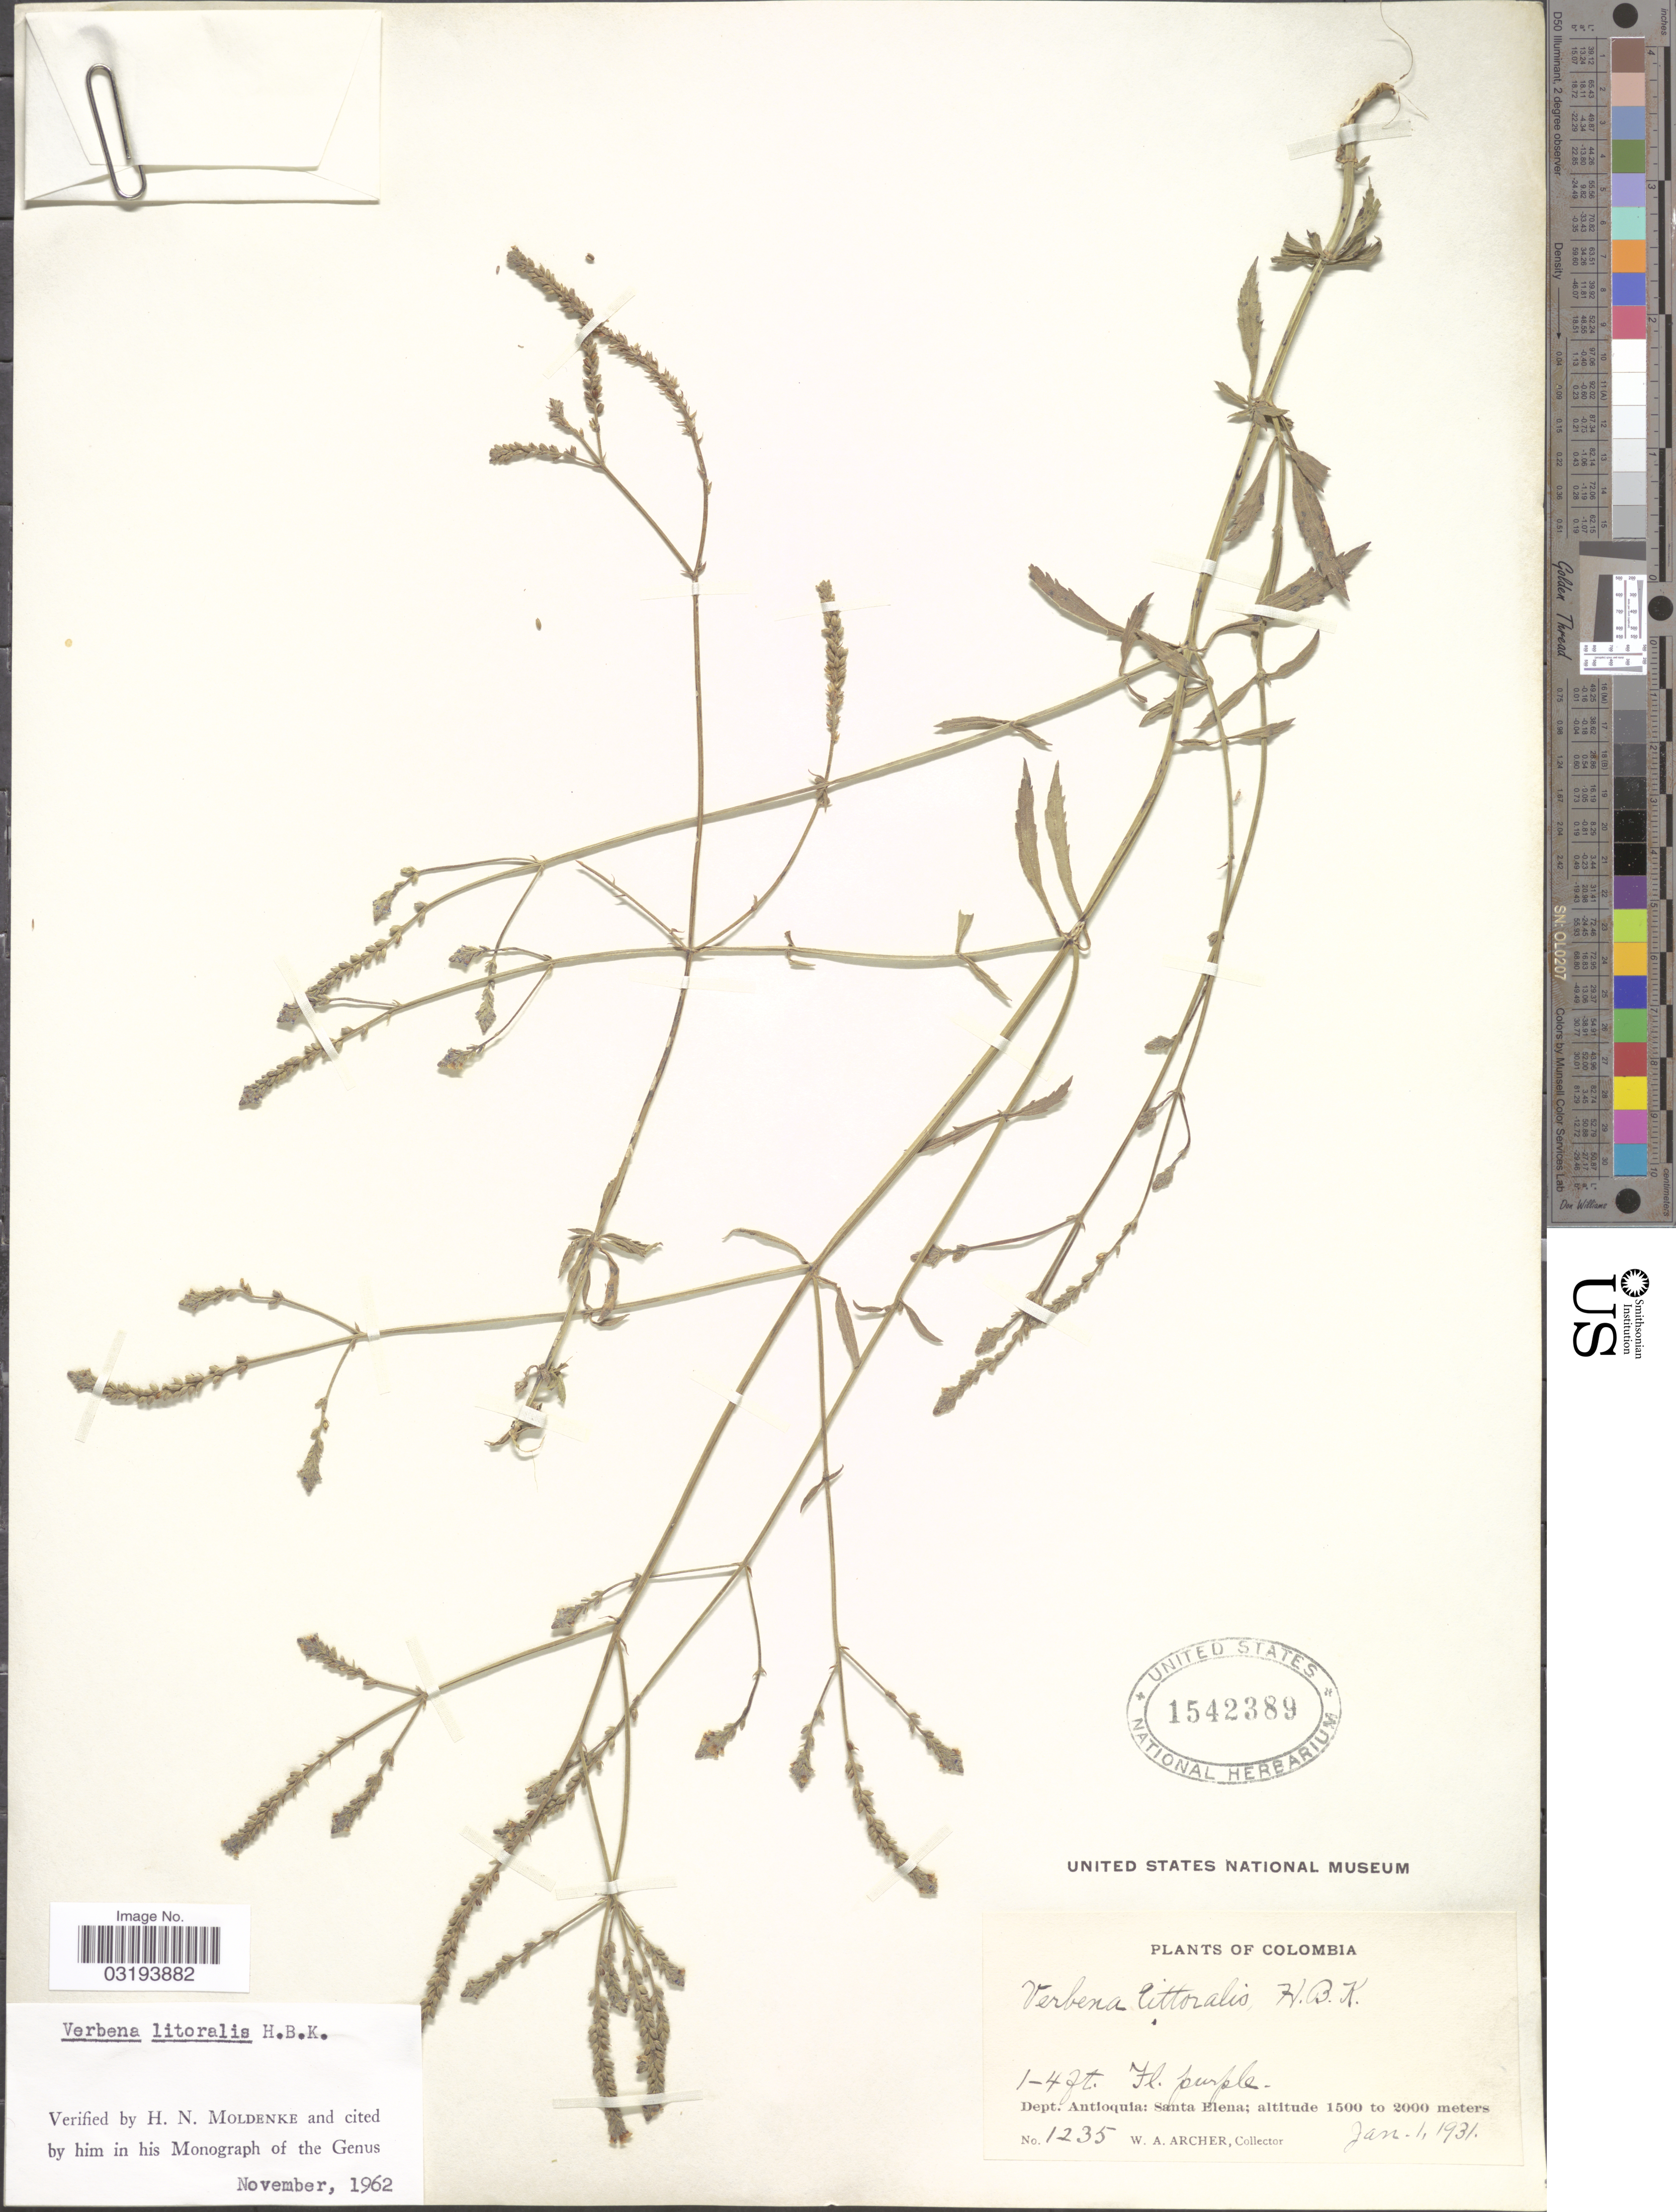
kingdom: Plantae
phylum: Tracheophyta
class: Magnoliopsida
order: Lamiales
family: Verbenaceae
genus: Verbena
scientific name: Verbena litoralis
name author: Kunth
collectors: W. Archer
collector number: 1235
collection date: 1931-01-01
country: Colombia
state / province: Antioquia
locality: Dept. Antioquia: Santa Elena.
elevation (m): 1500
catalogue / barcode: US 1542389